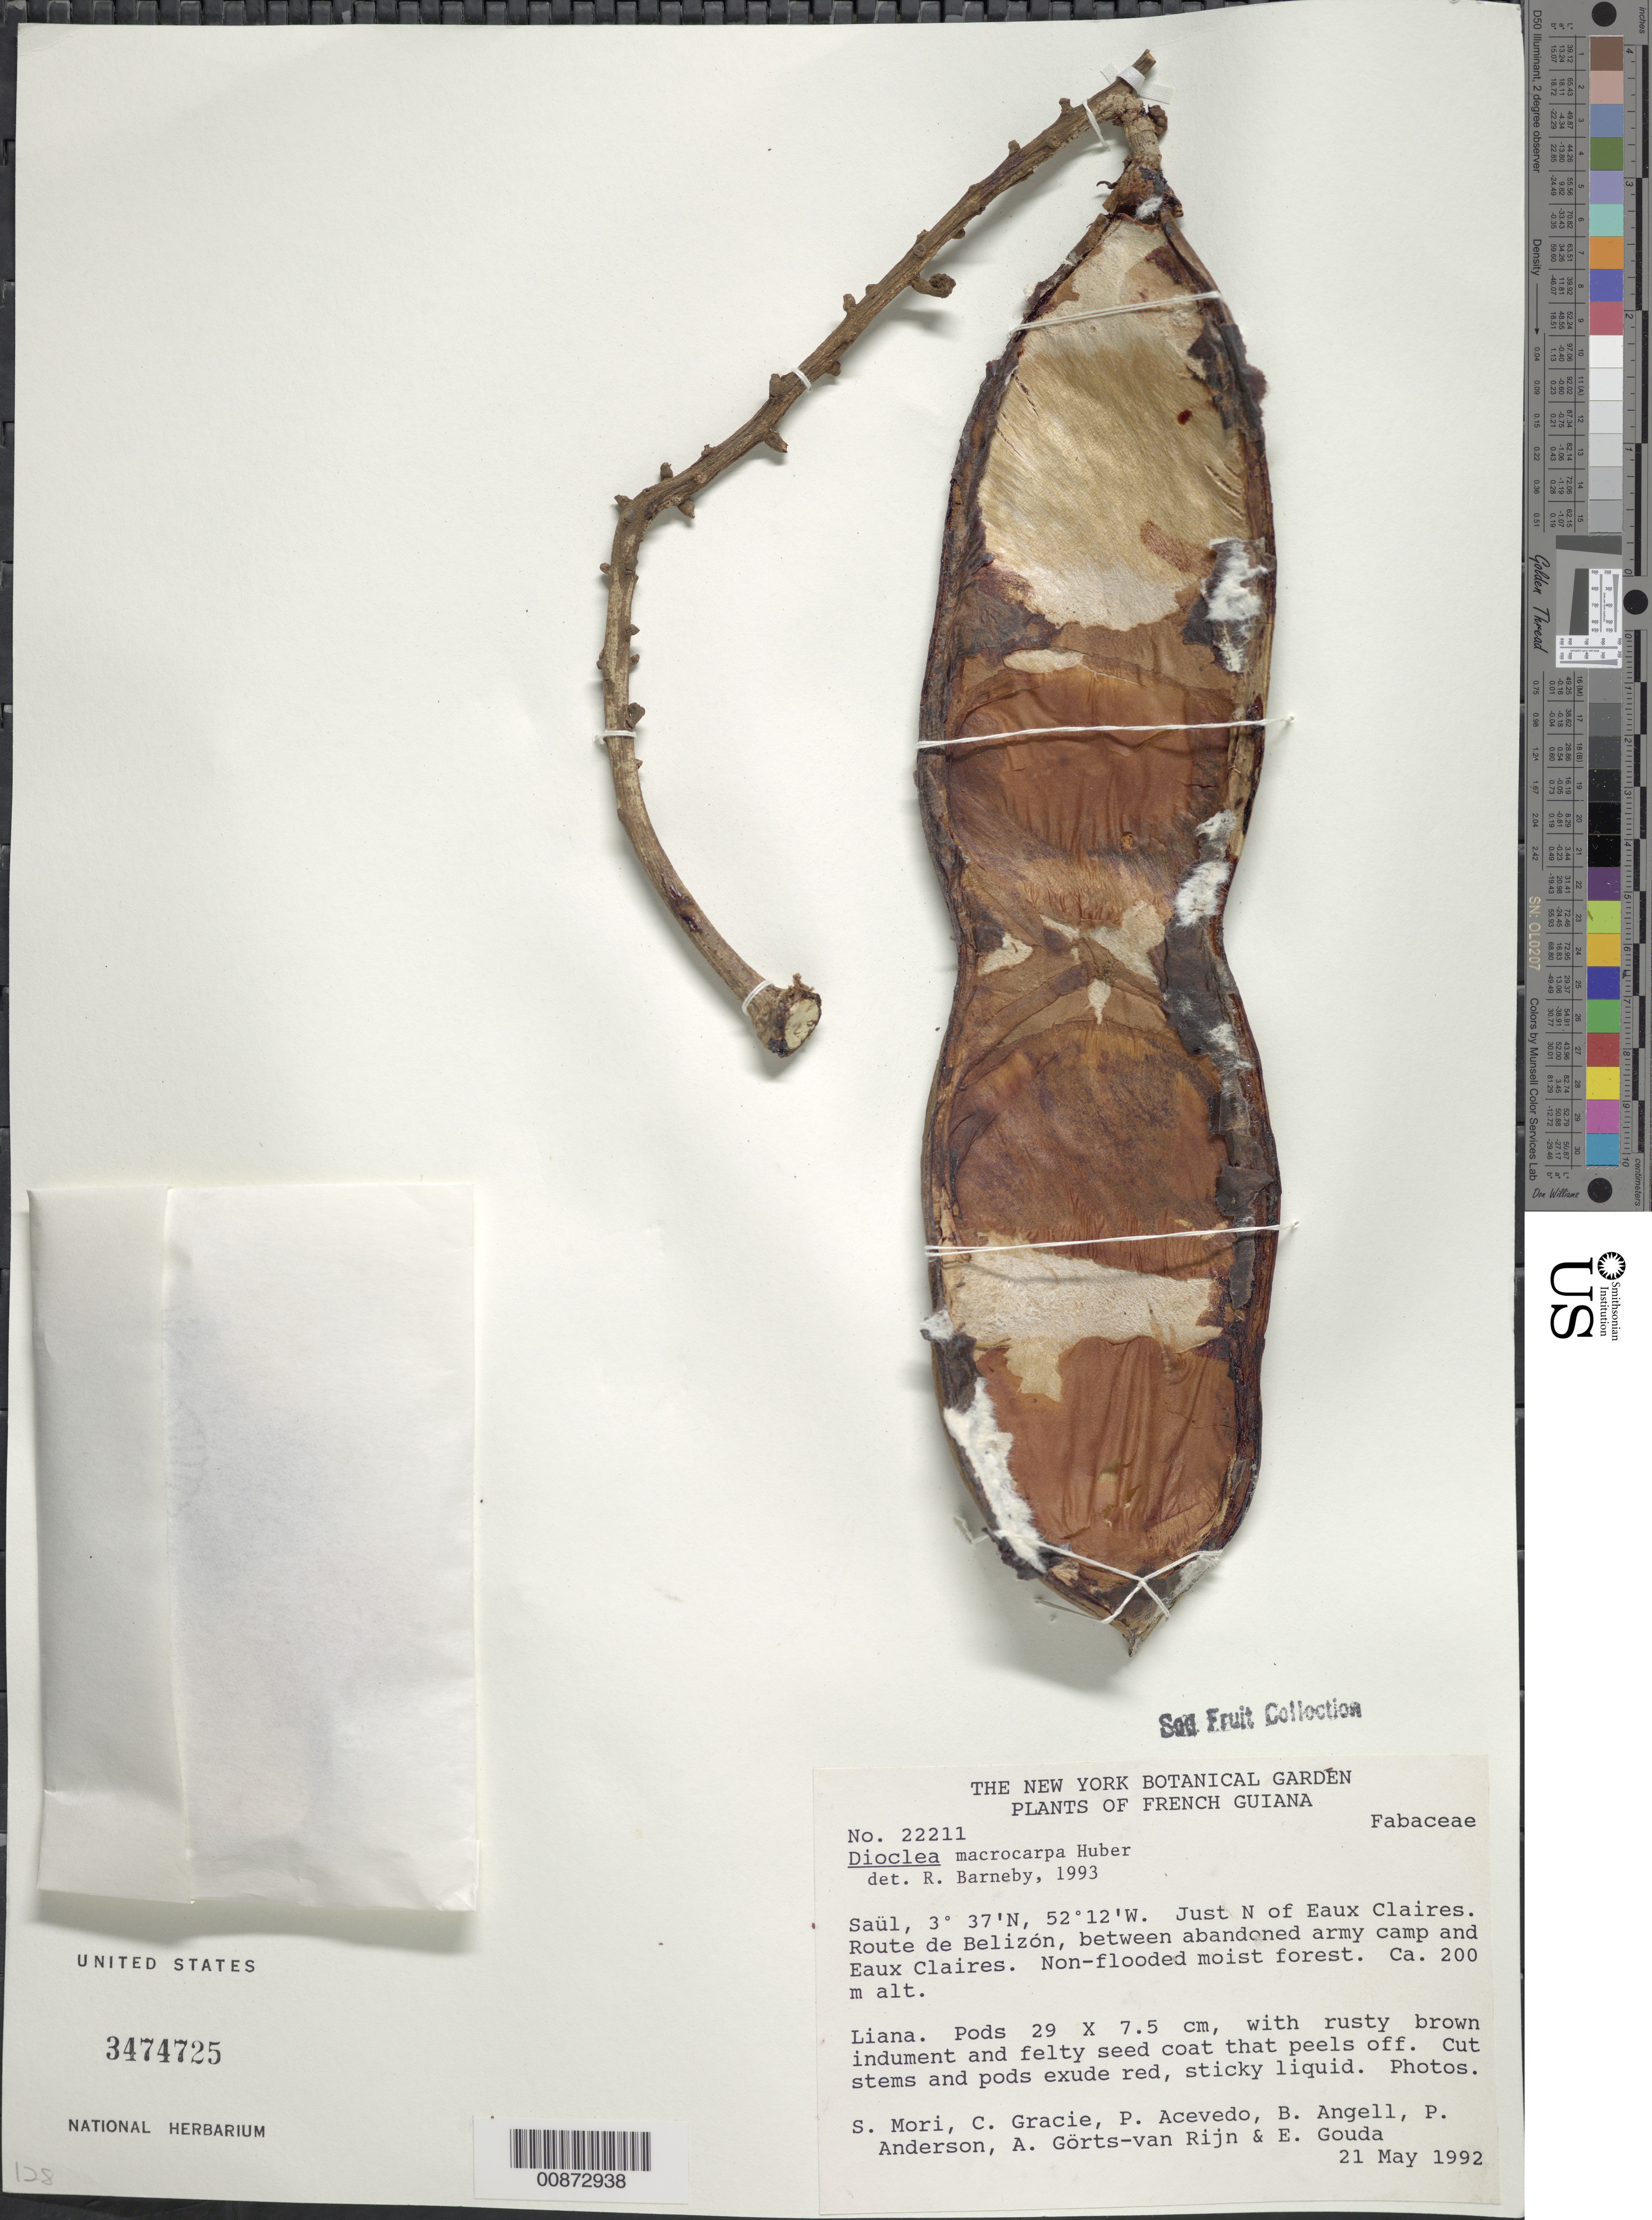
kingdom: Plantae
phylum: Tracheophyta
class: Magnoliopsida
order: Fabales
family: Fabaceae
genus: Macropsychanthus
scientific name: Macropsychanthus macrocarpus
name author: (Huber) L.P. Queiroz & Snak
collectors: S. Mori, C. A. Gracie, P. Acevedo-Rodr., Bobbi Angell, P. Anderson, A. .R. A. Görts-van Rijn & E. J. Gouda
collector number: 22211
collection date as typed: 21-May-92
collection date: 1992-05-21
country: French Guiana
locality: Saül, N of Eaux Claires, Route de Belizon, between army camp and Eaux Claires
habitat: Non-flooded moist forest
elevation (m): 200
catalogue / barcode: US 3474725